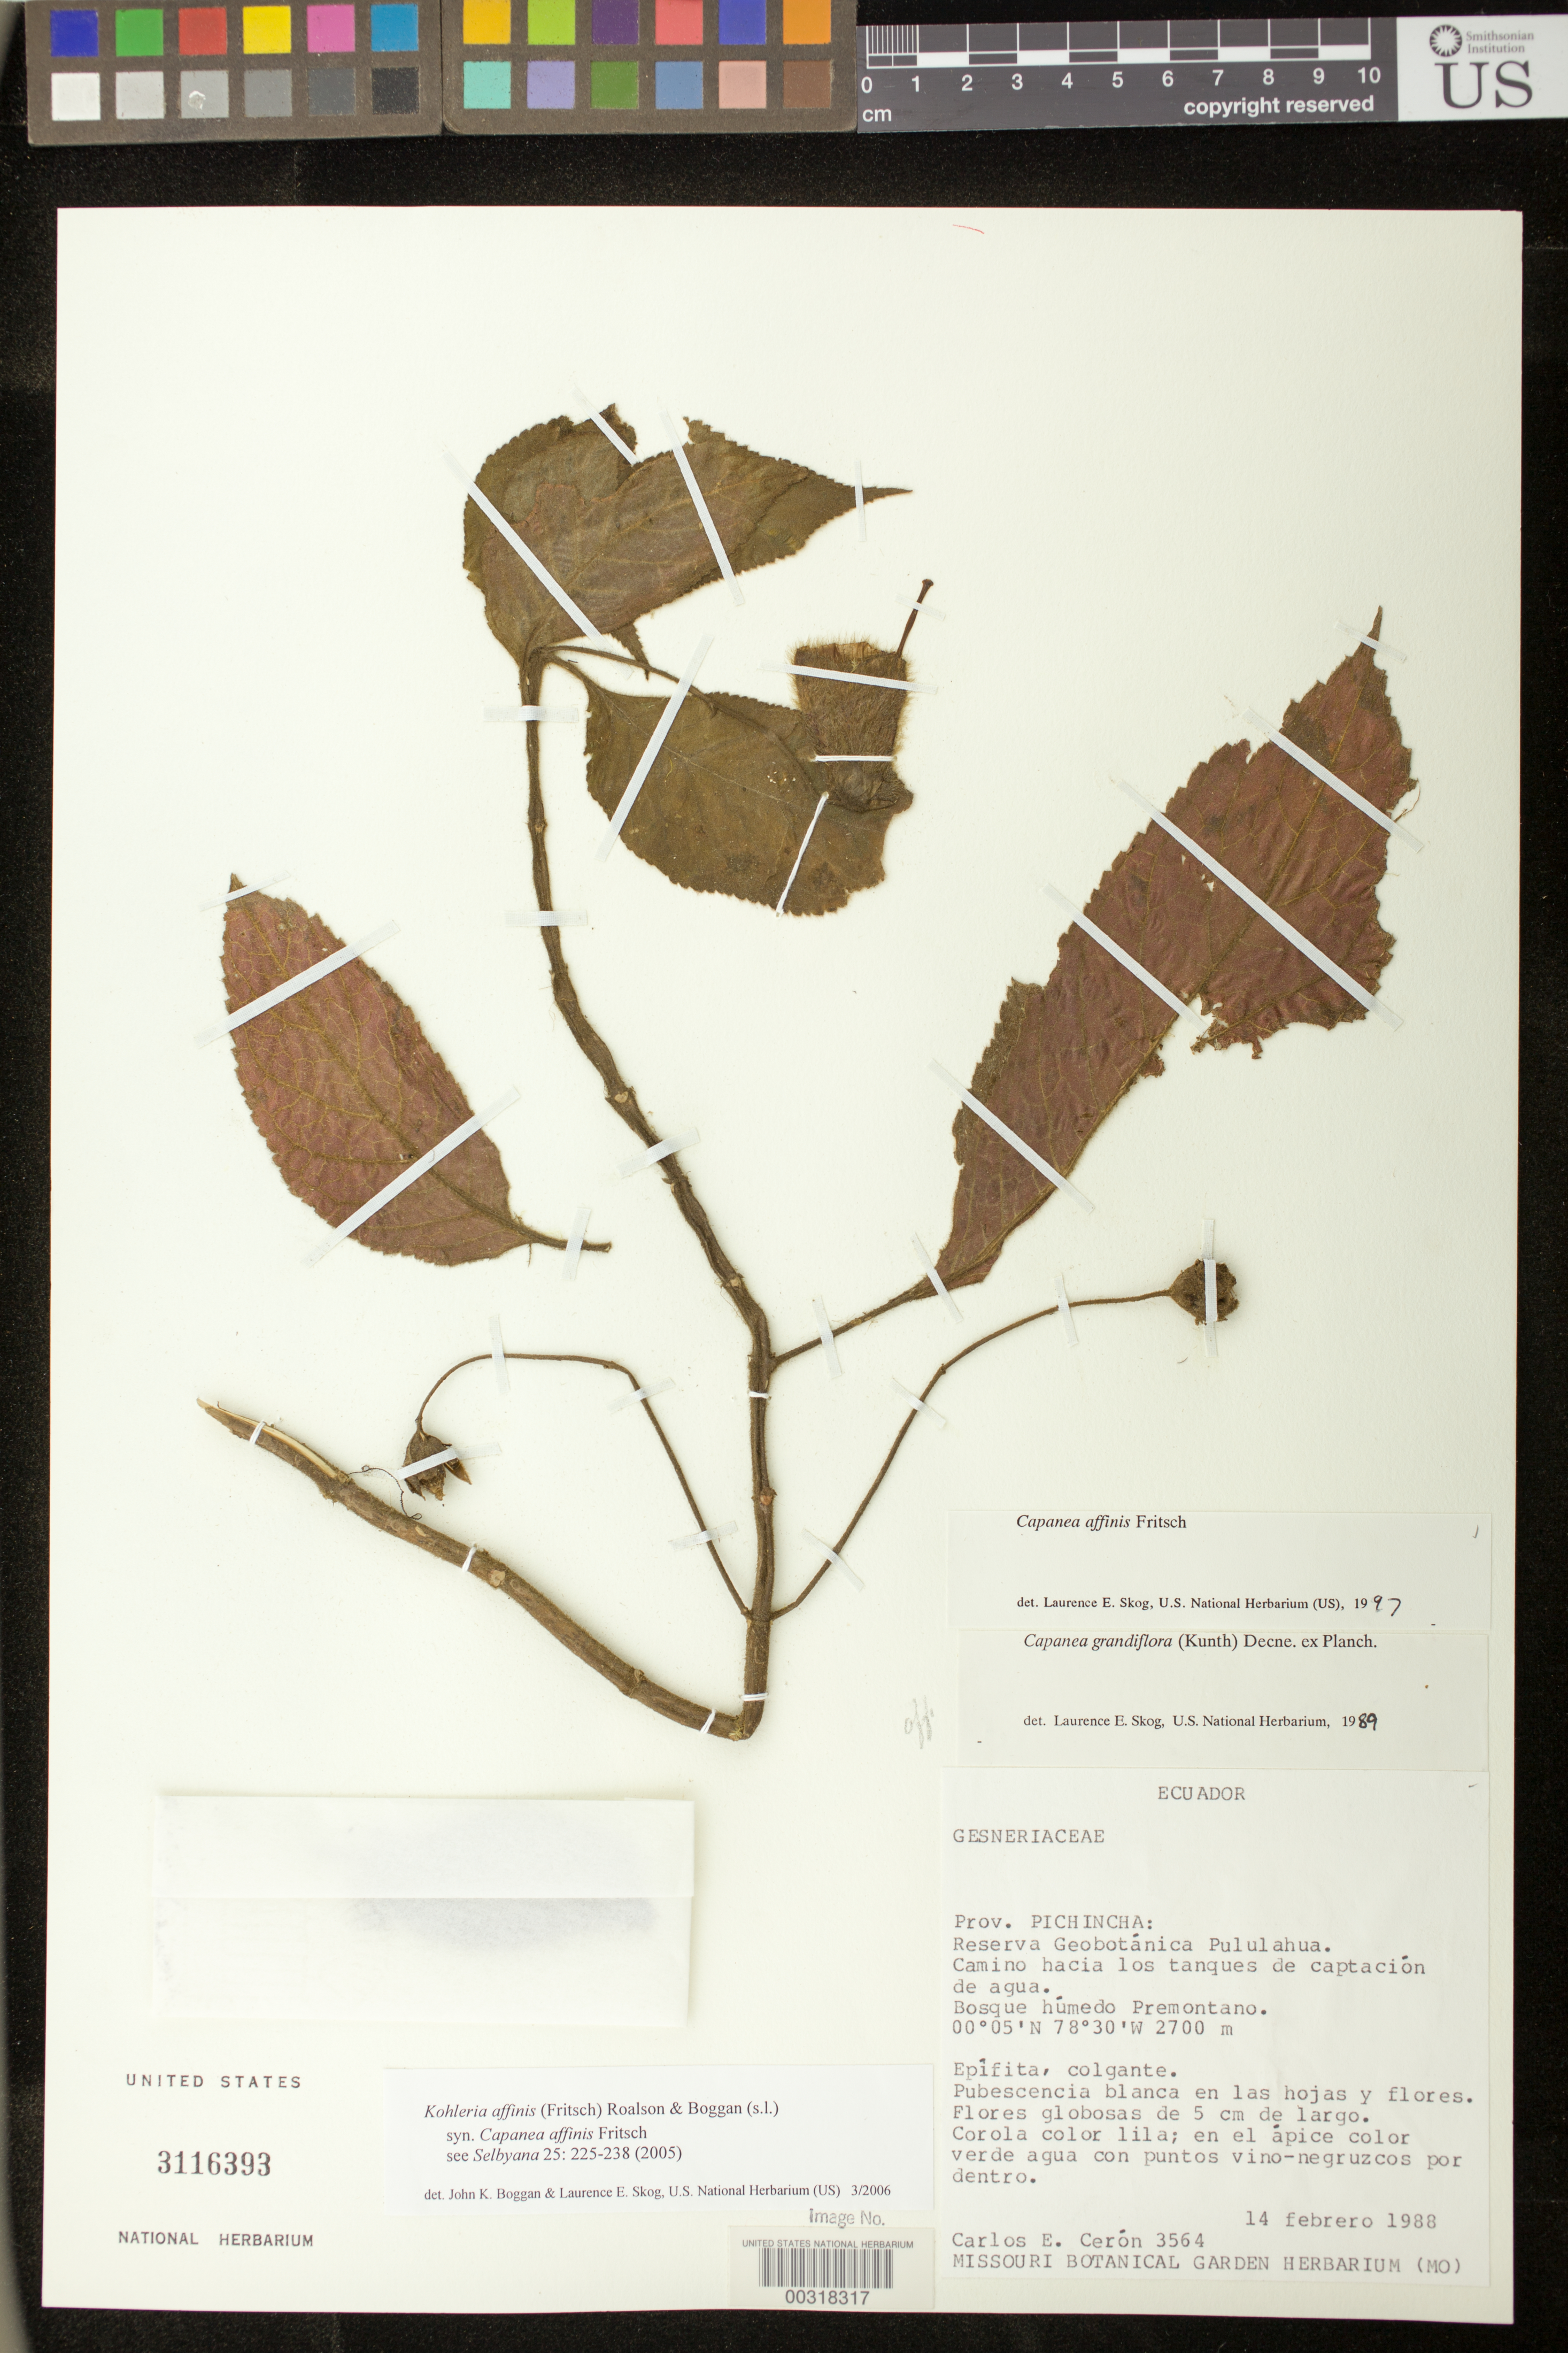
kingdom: Plantae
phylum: Tracheophyta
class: Magnoliopsida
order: Lamiales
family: Gesneriaceae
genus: Kohleria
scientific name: Kohleria affinis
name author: (Fritsch) Roalson & Boggan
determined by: Boggan, J. K.; Skog, L. E.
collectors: C. E. Cerón M.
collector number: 3564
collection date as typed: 14 Feb 1988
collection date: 1988-02-14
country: Ecuador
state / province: Pichincha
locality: Reserva Geobotánica Pululahua; camino hacia los tanques de captación de agua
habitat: Bosque húmedo premontano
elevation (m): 2700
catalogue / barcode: US 3116393